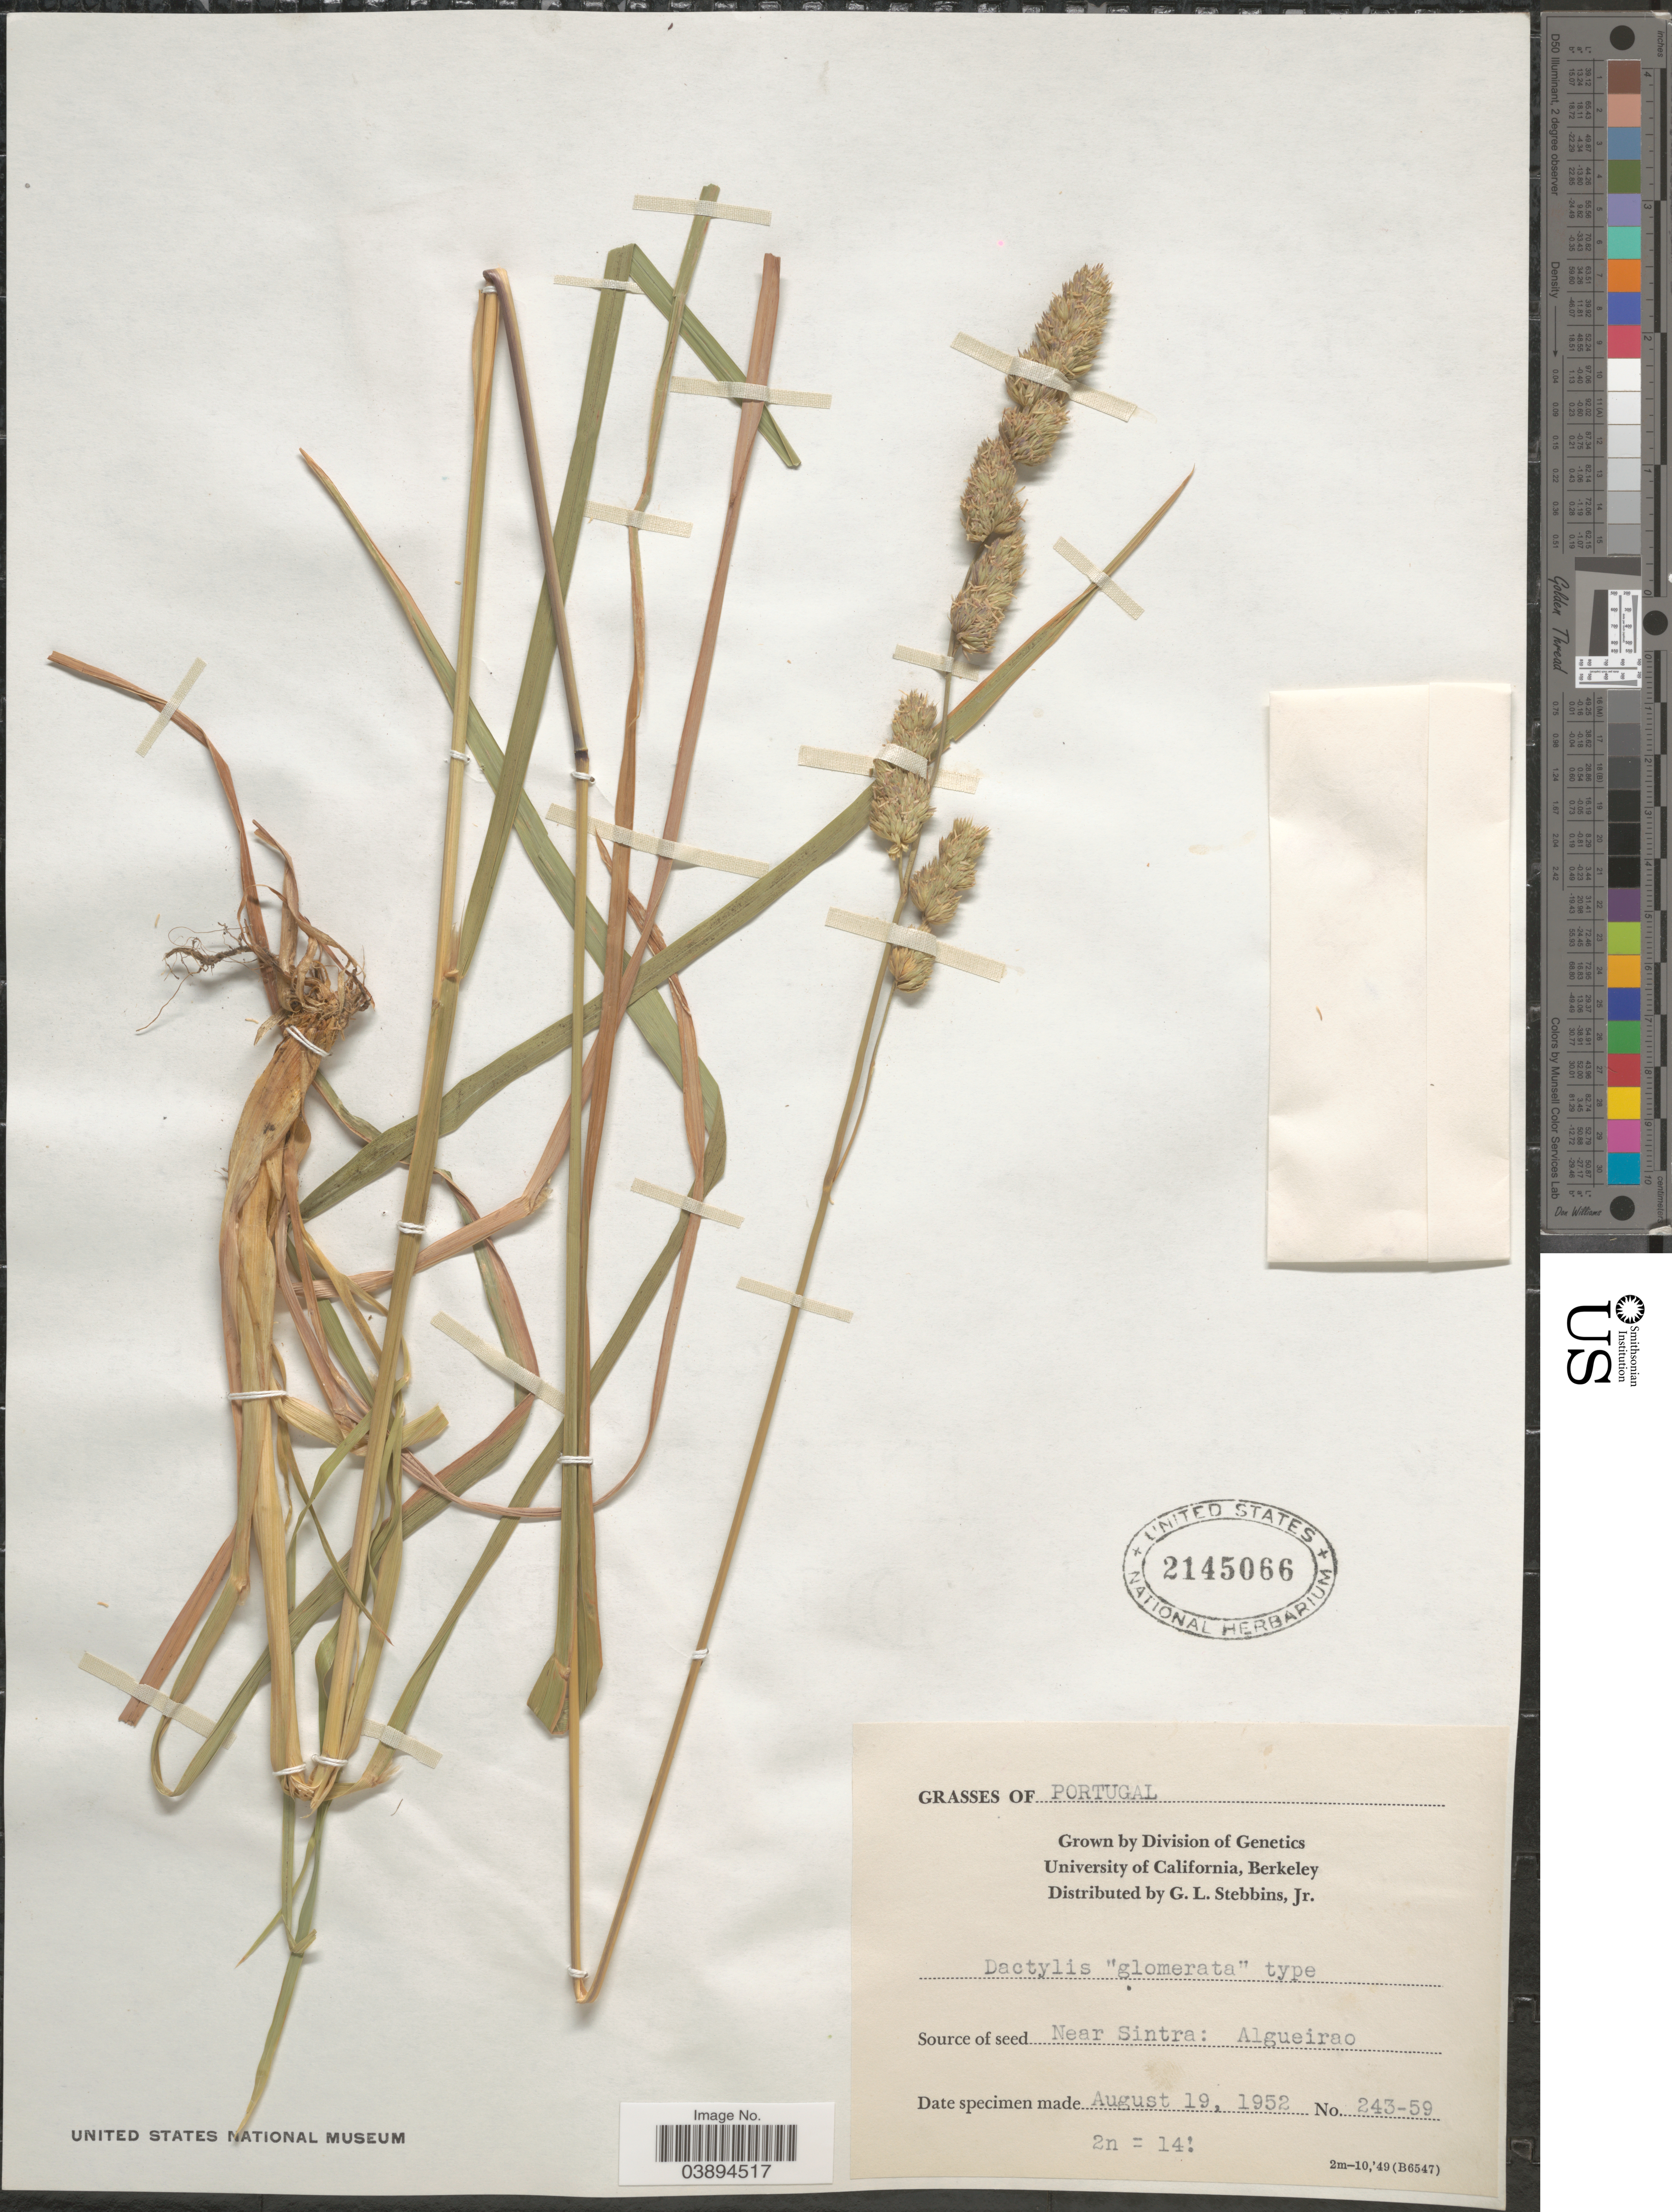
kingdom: Plantae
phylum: Tracheophyta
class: Liliopsida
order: Poales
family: Poaceae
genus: Dactylis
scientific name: Dactylis glomerata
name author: L.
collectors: G. L. Stebbins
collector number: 243-59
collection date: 1952-08-19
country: Portugal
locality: Near Sintra: Algueirao.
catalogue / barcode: US 2145066